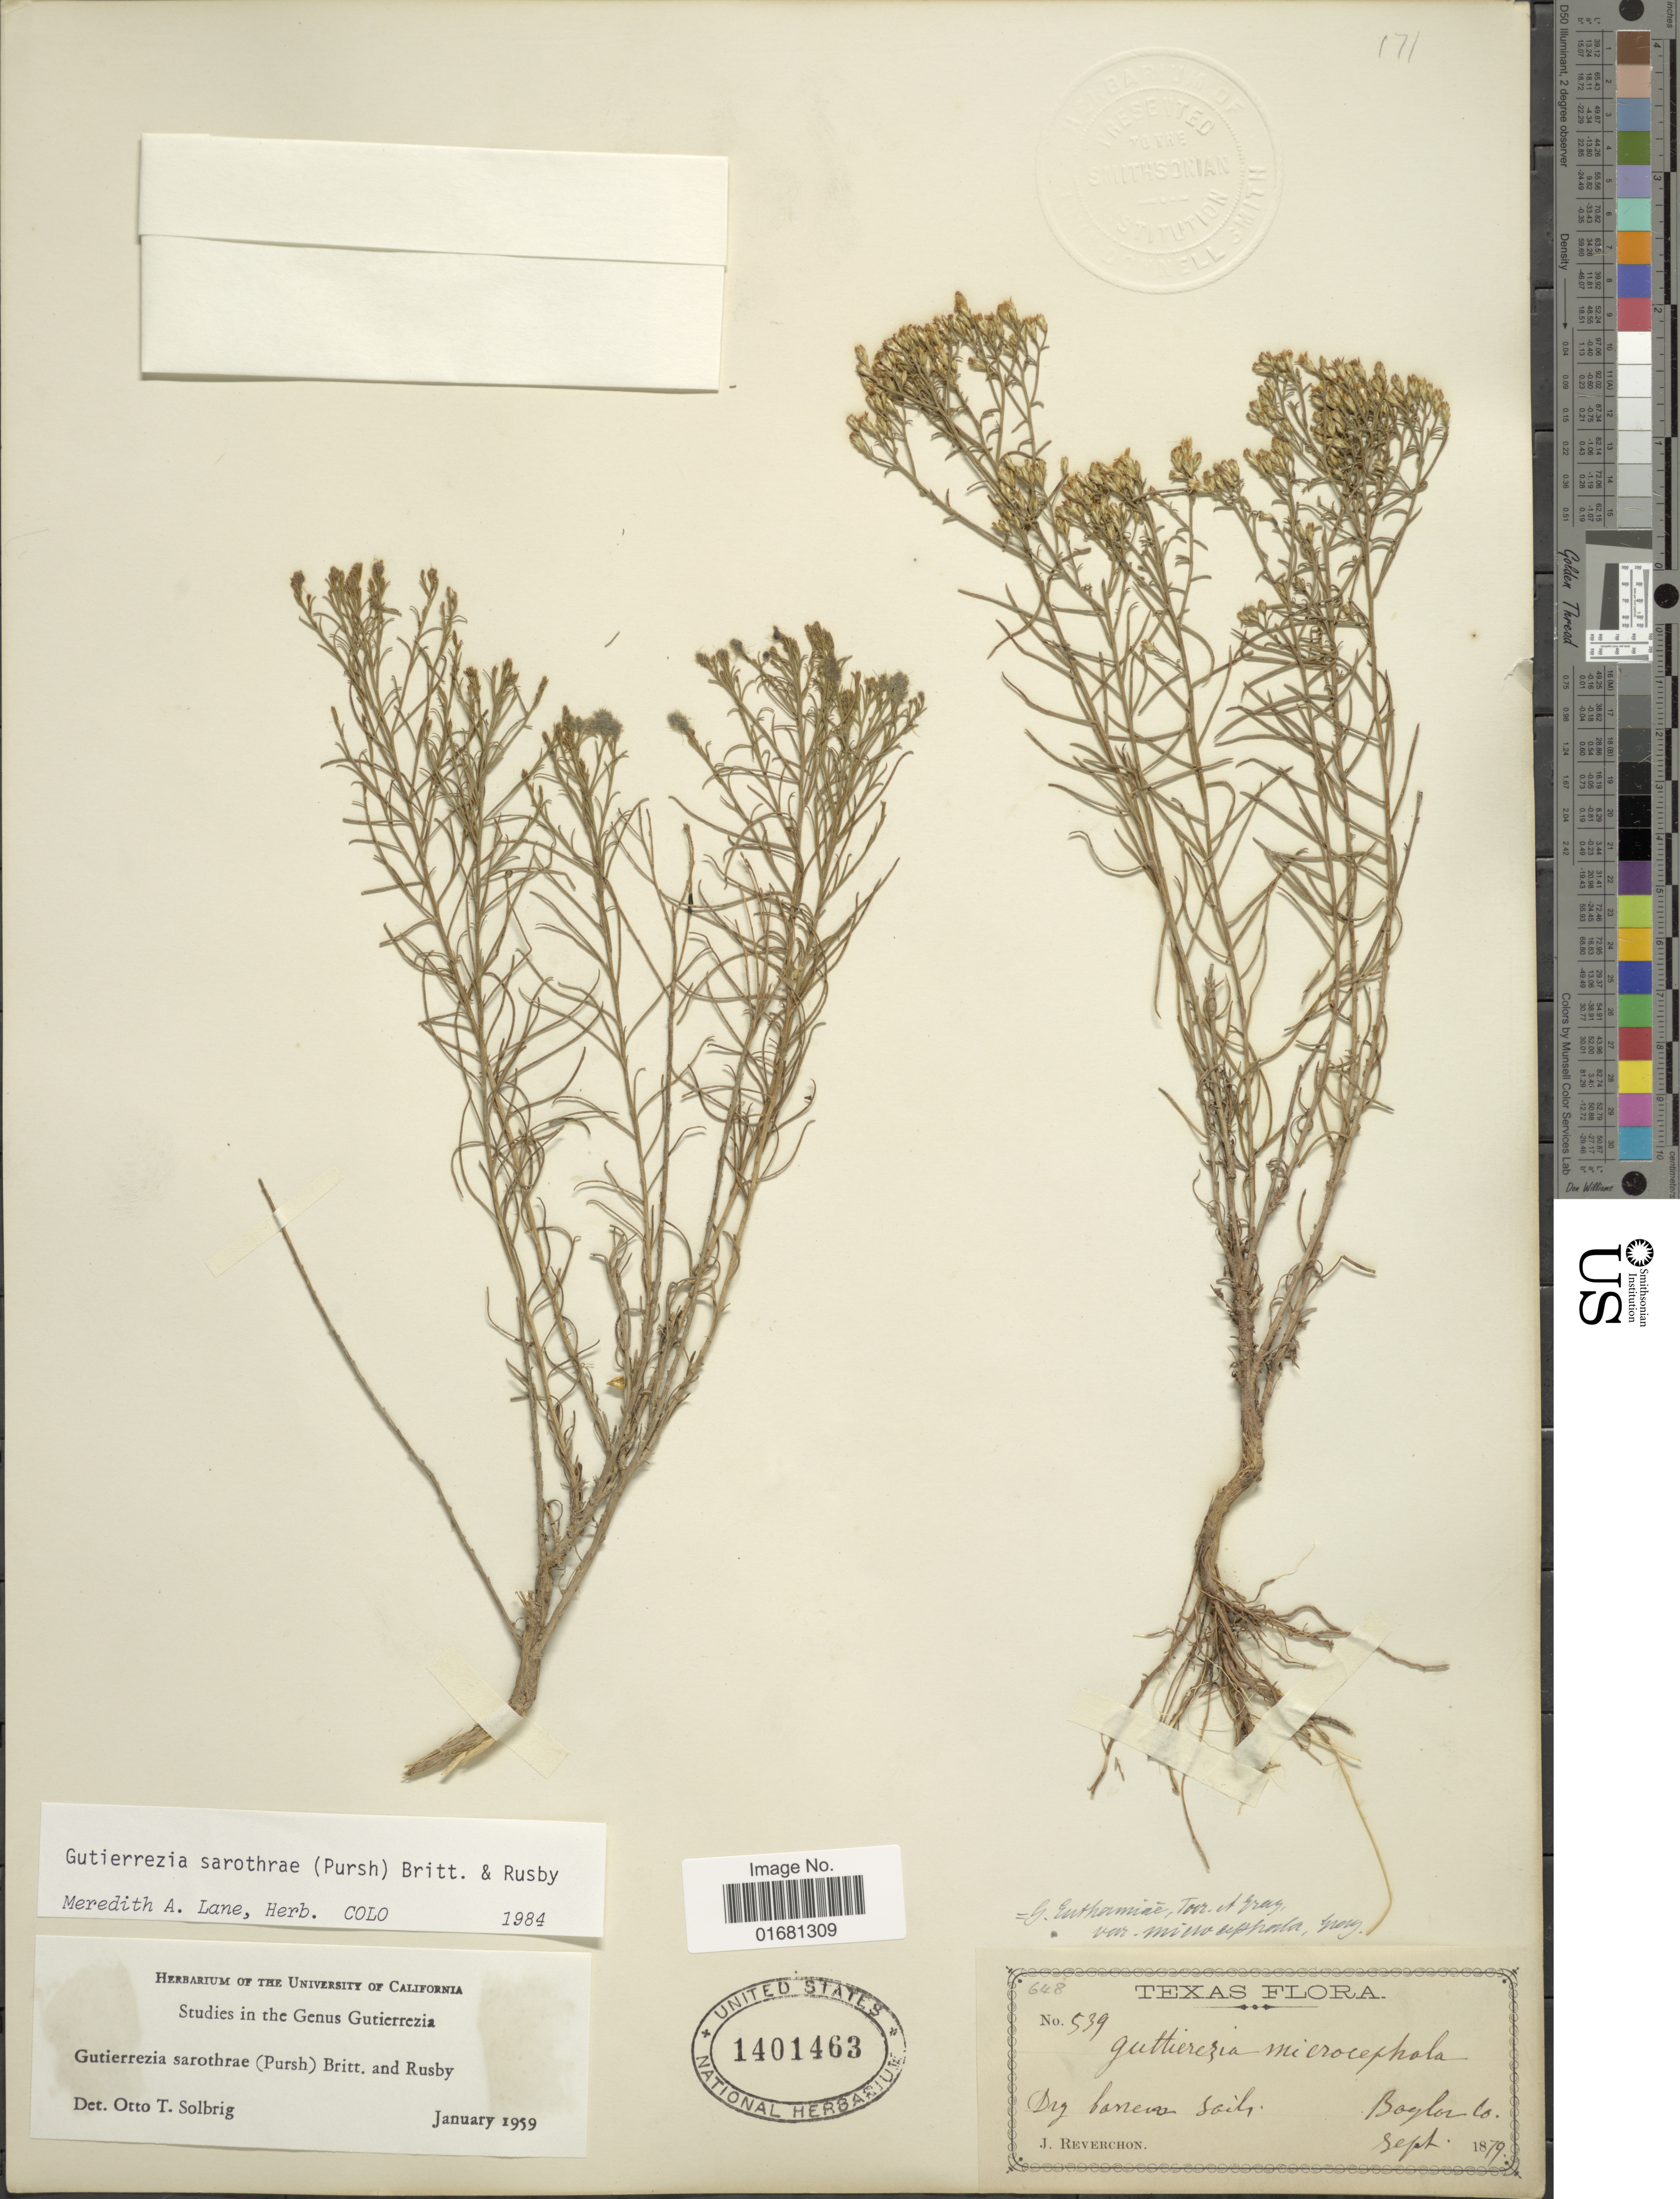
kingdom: Plantae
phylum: Tracheophyta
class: Magnoliopsida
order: Asterales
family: Asteraceae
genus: Gutierrezia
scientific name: Gutierrezia sarothrae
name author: (Pursh) Britton & Rusby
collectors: J. Reverchon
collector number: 539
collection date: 1879-09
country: United States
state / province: Texas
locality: Dry baners soil. Baylor Co.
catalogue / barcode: US 1401463